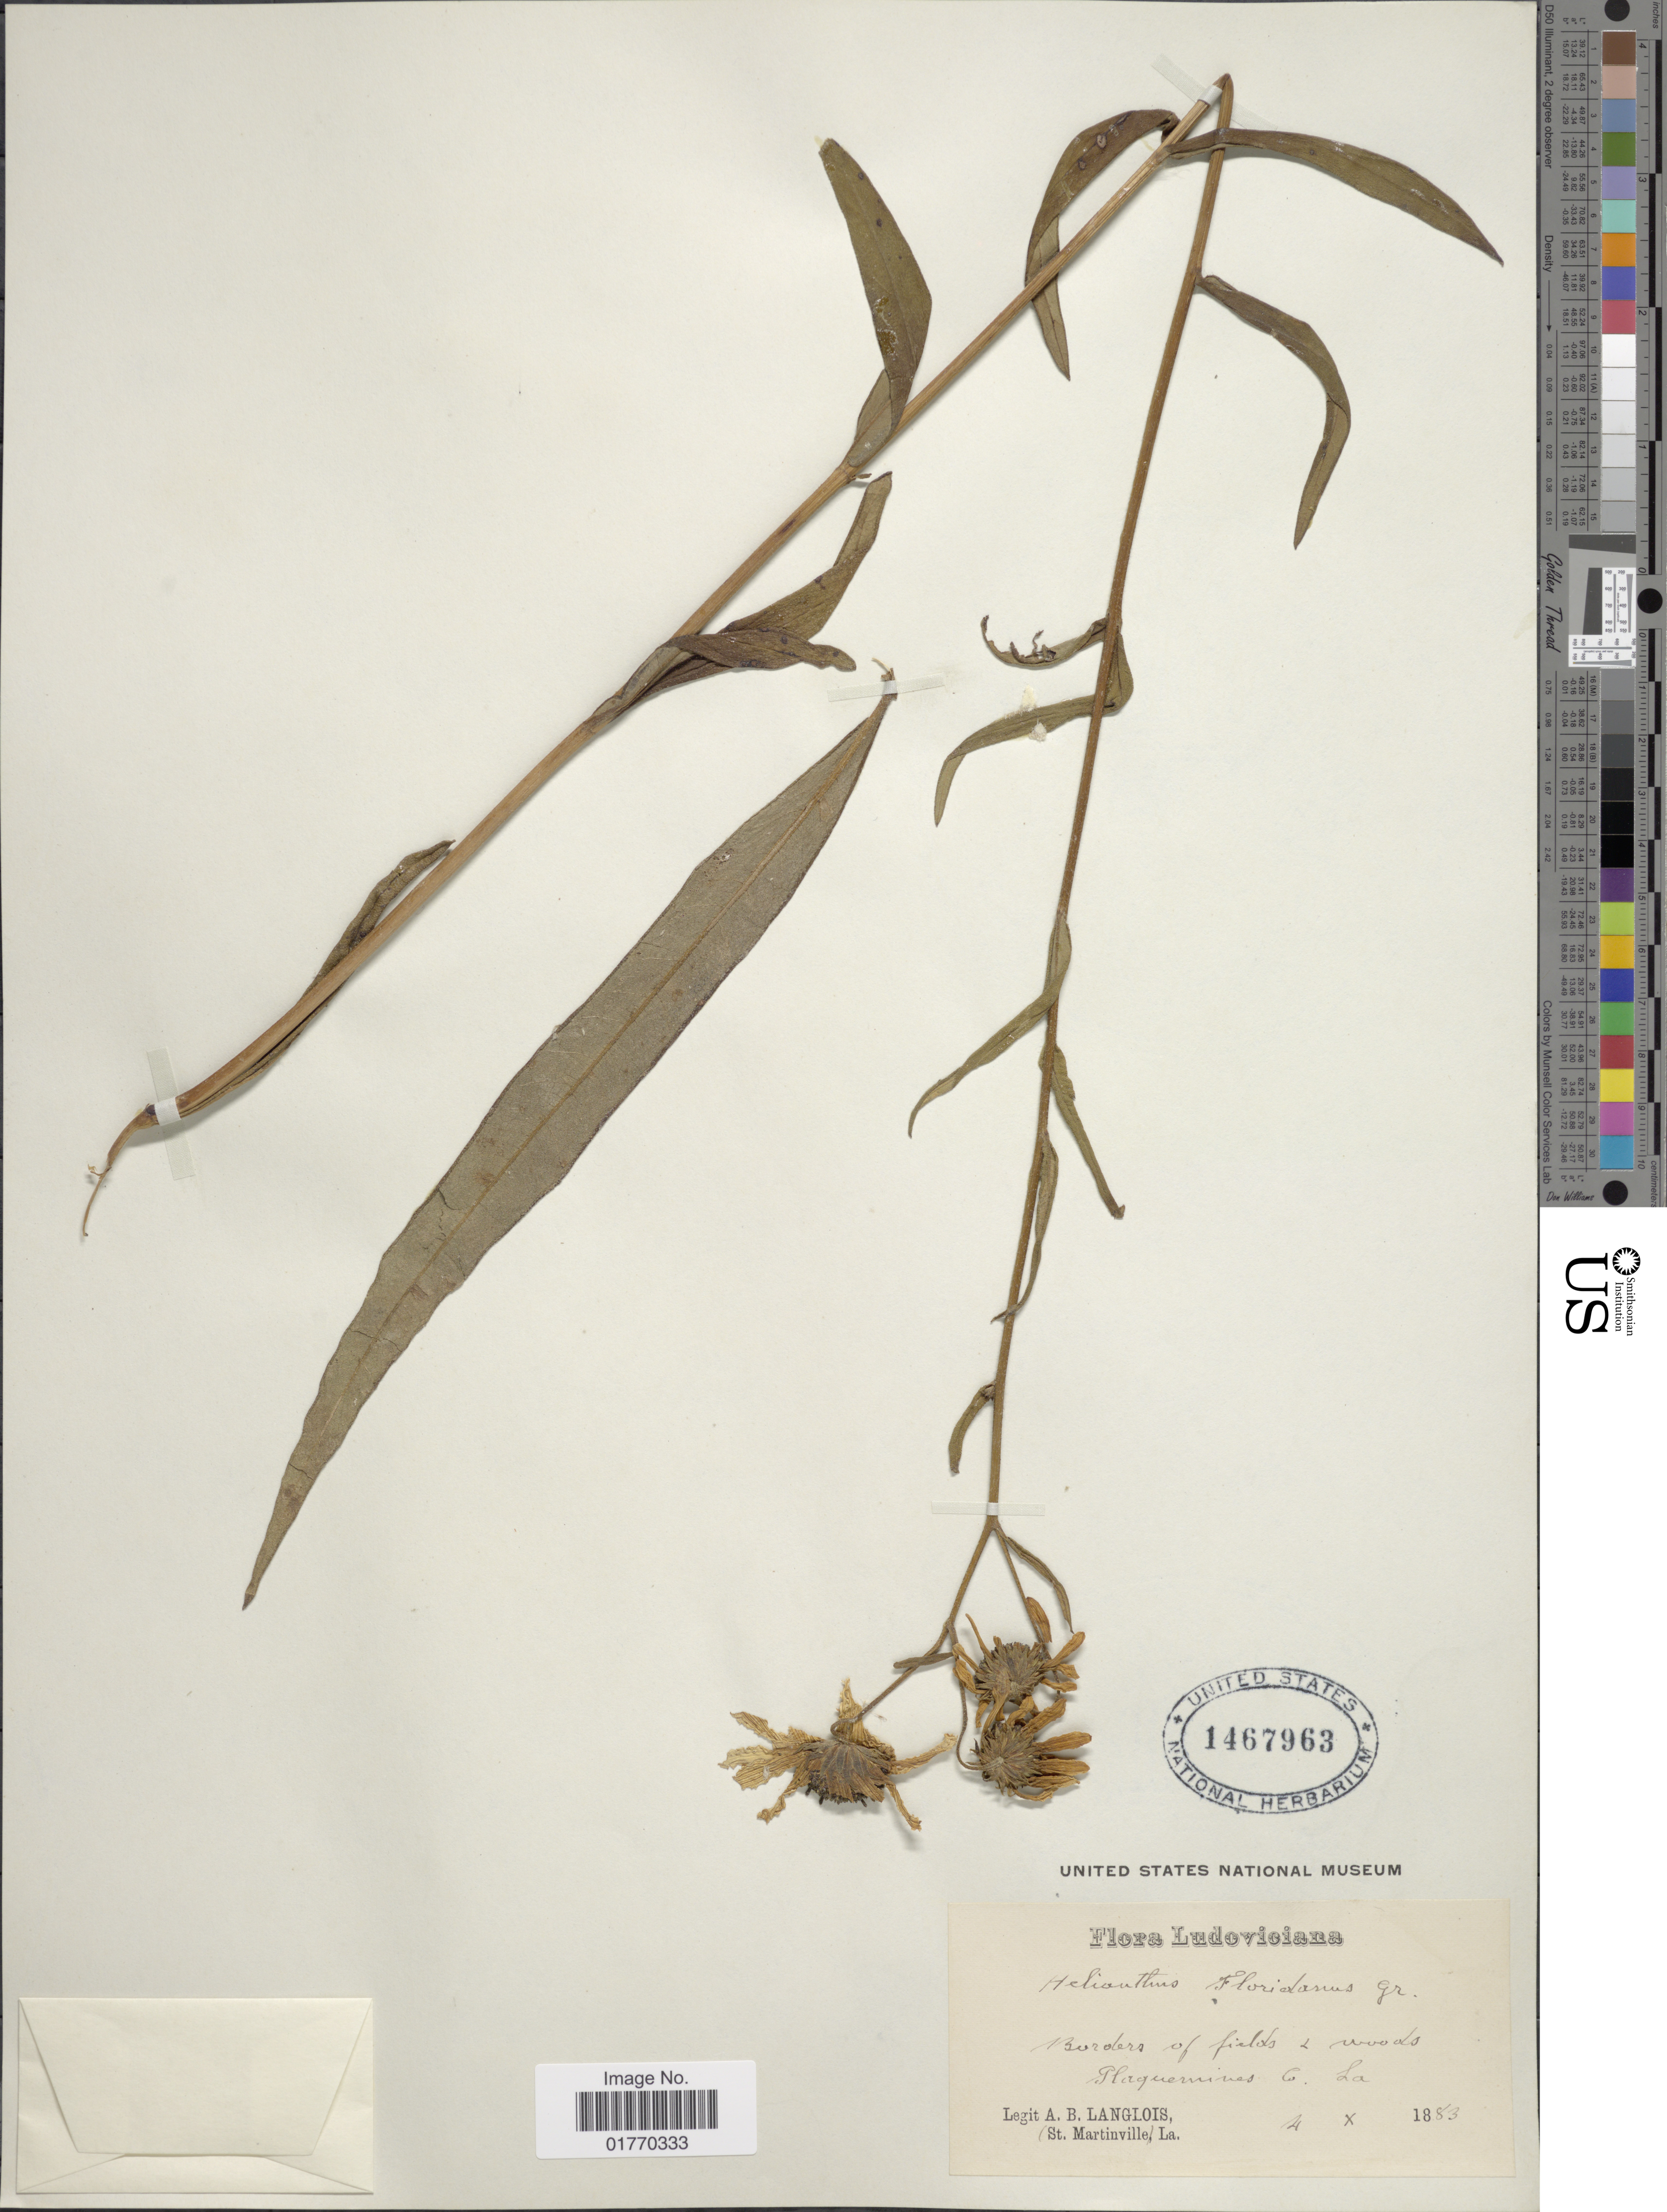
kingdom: Plantae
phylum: Tracheophyta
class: Magnoliopsida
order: Asterales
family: Asteraceae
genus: Helianthus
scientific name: Helianthus floridanus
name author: A. Gray ex Chapm.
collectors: A. Langlois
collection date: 1883-10-04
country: United States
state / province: Louisiana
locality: Borders of fields 2 woods, Plaquermines Co., La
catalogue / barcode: US 1467963